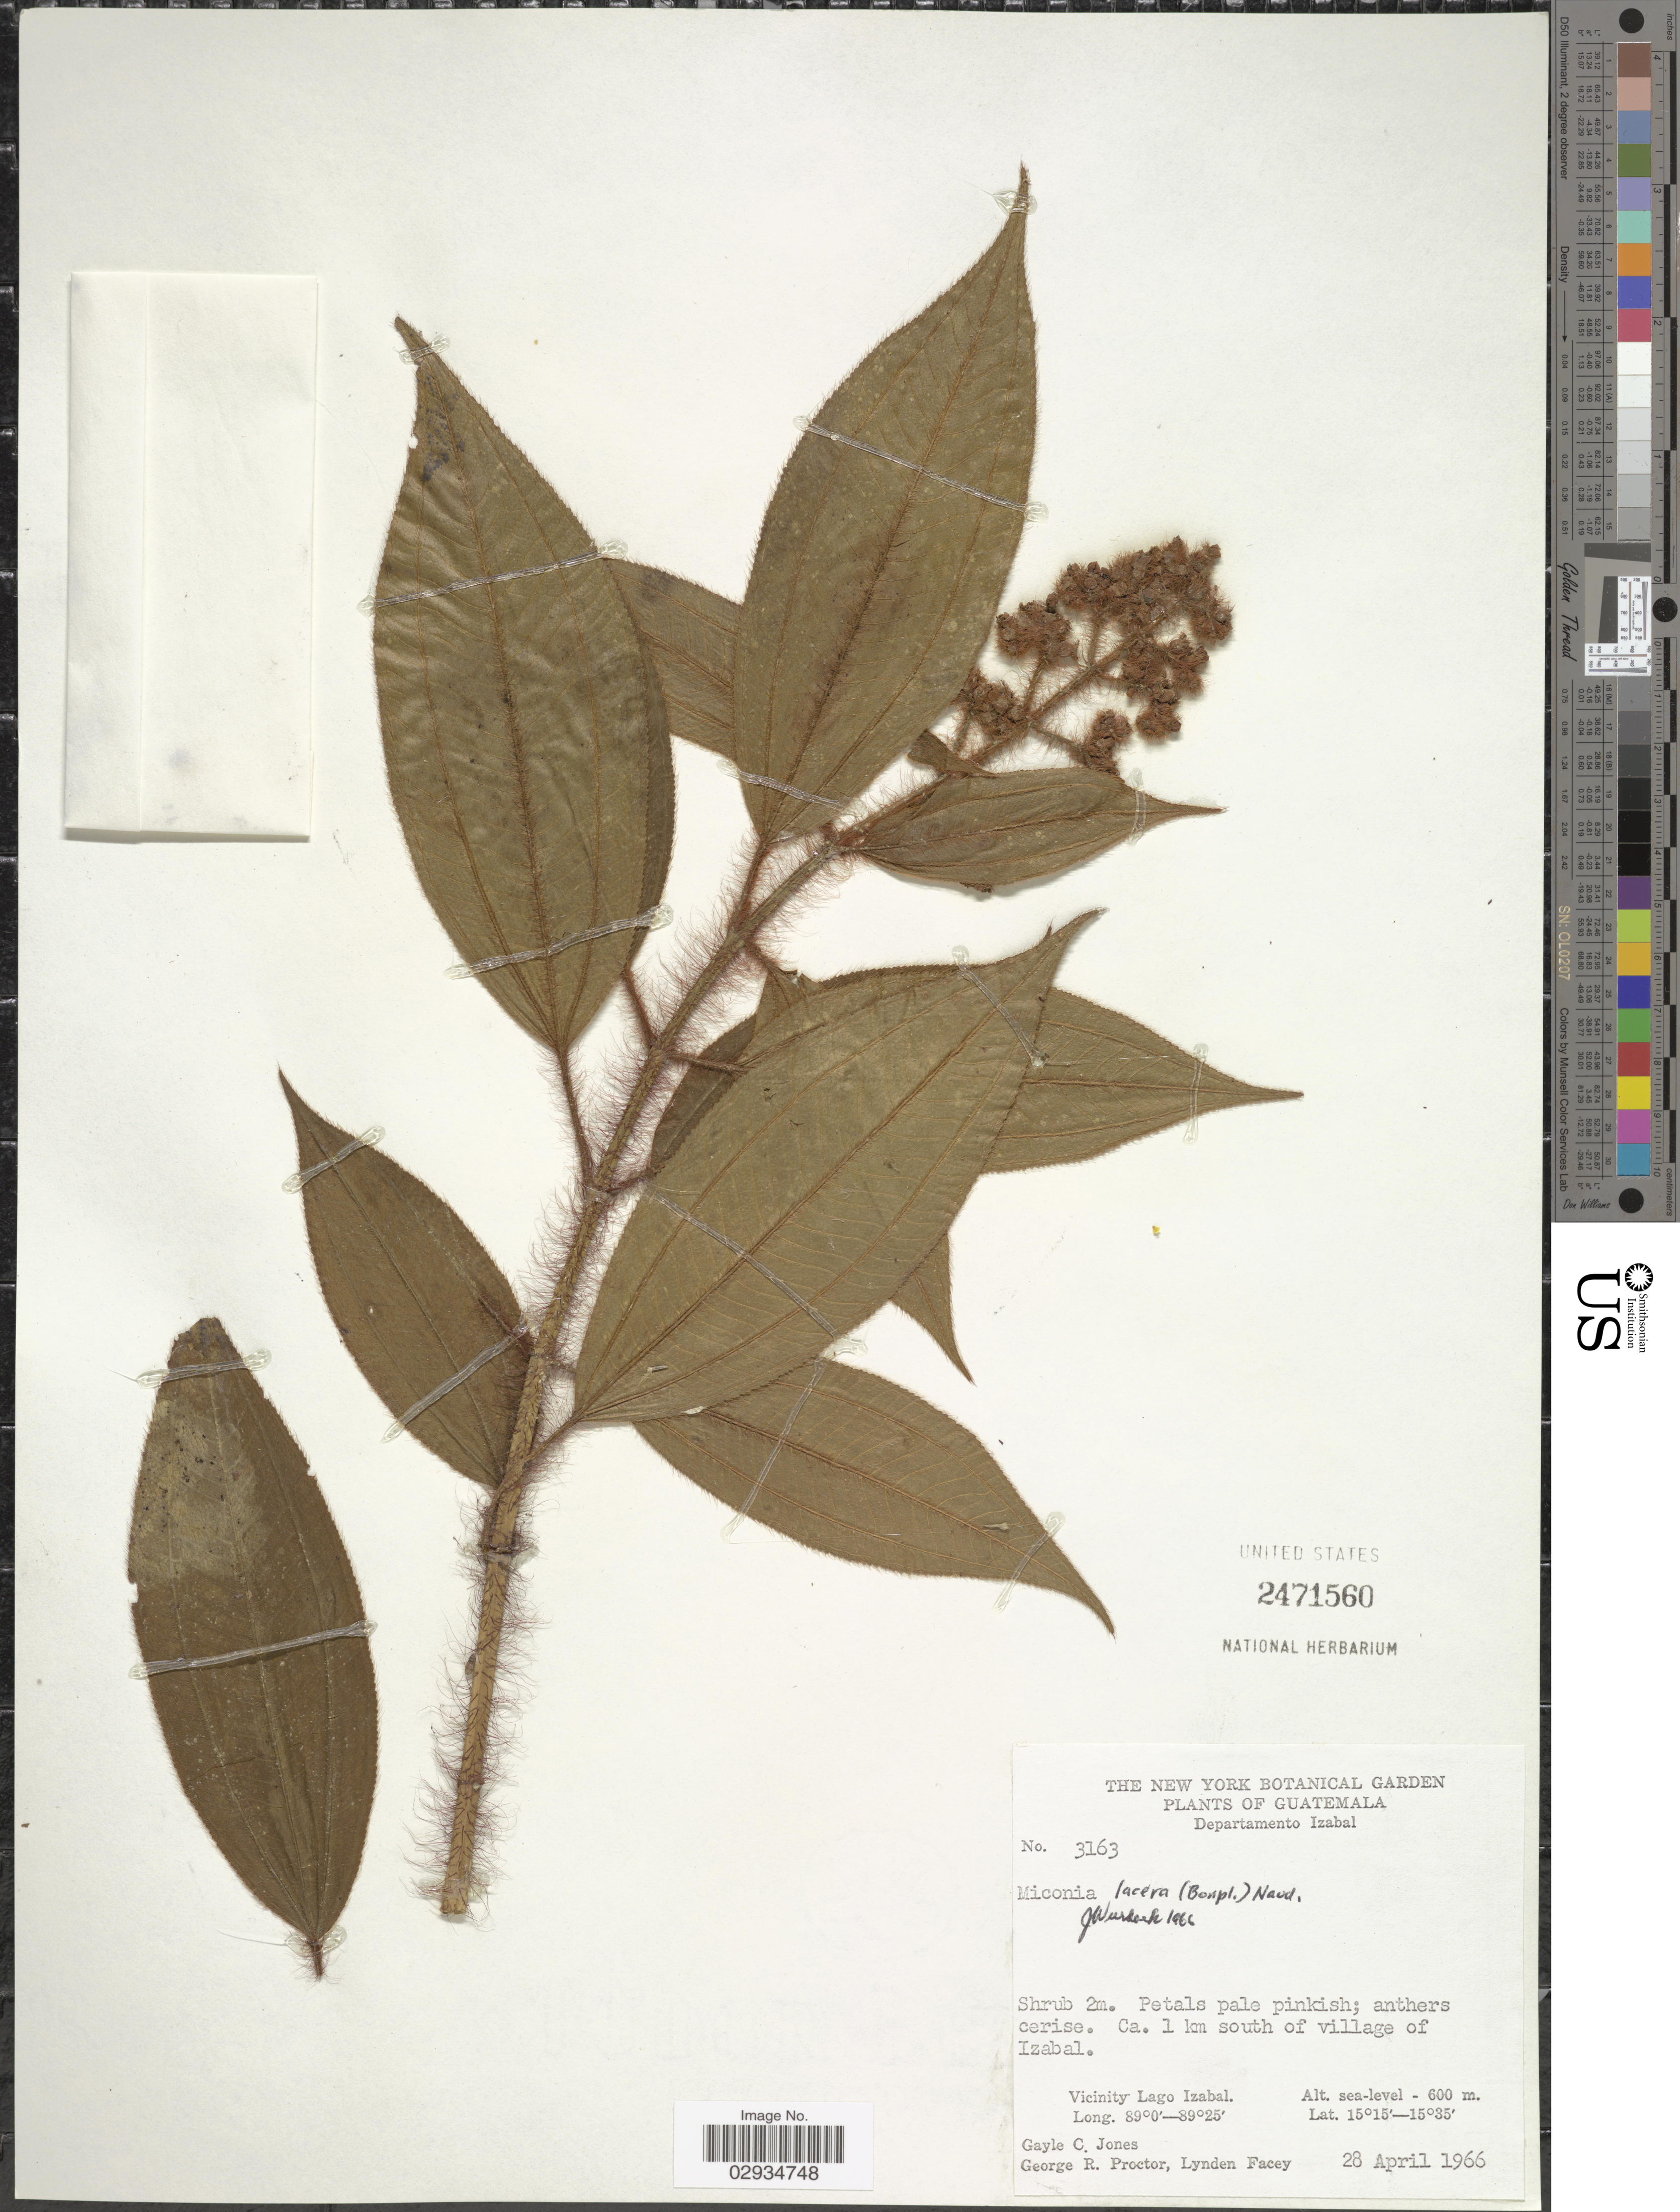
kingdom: Plantae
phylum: Tracheophyta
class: Magnoliopsida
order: Myrtales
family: Melastomataceae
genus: Miconia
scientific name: Miconia lacera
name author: (Bonpl.) Naudin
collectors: G. C. Jones, G. R. Proctor & L. Facey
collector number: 3163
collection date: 1966-04-28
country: Guatemala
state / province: Izabal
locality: Departamento Izabal. Ca. 1 km south of village of Izabal. Vicinity Lago Izabal.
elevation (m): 0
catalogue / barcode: US 2471560